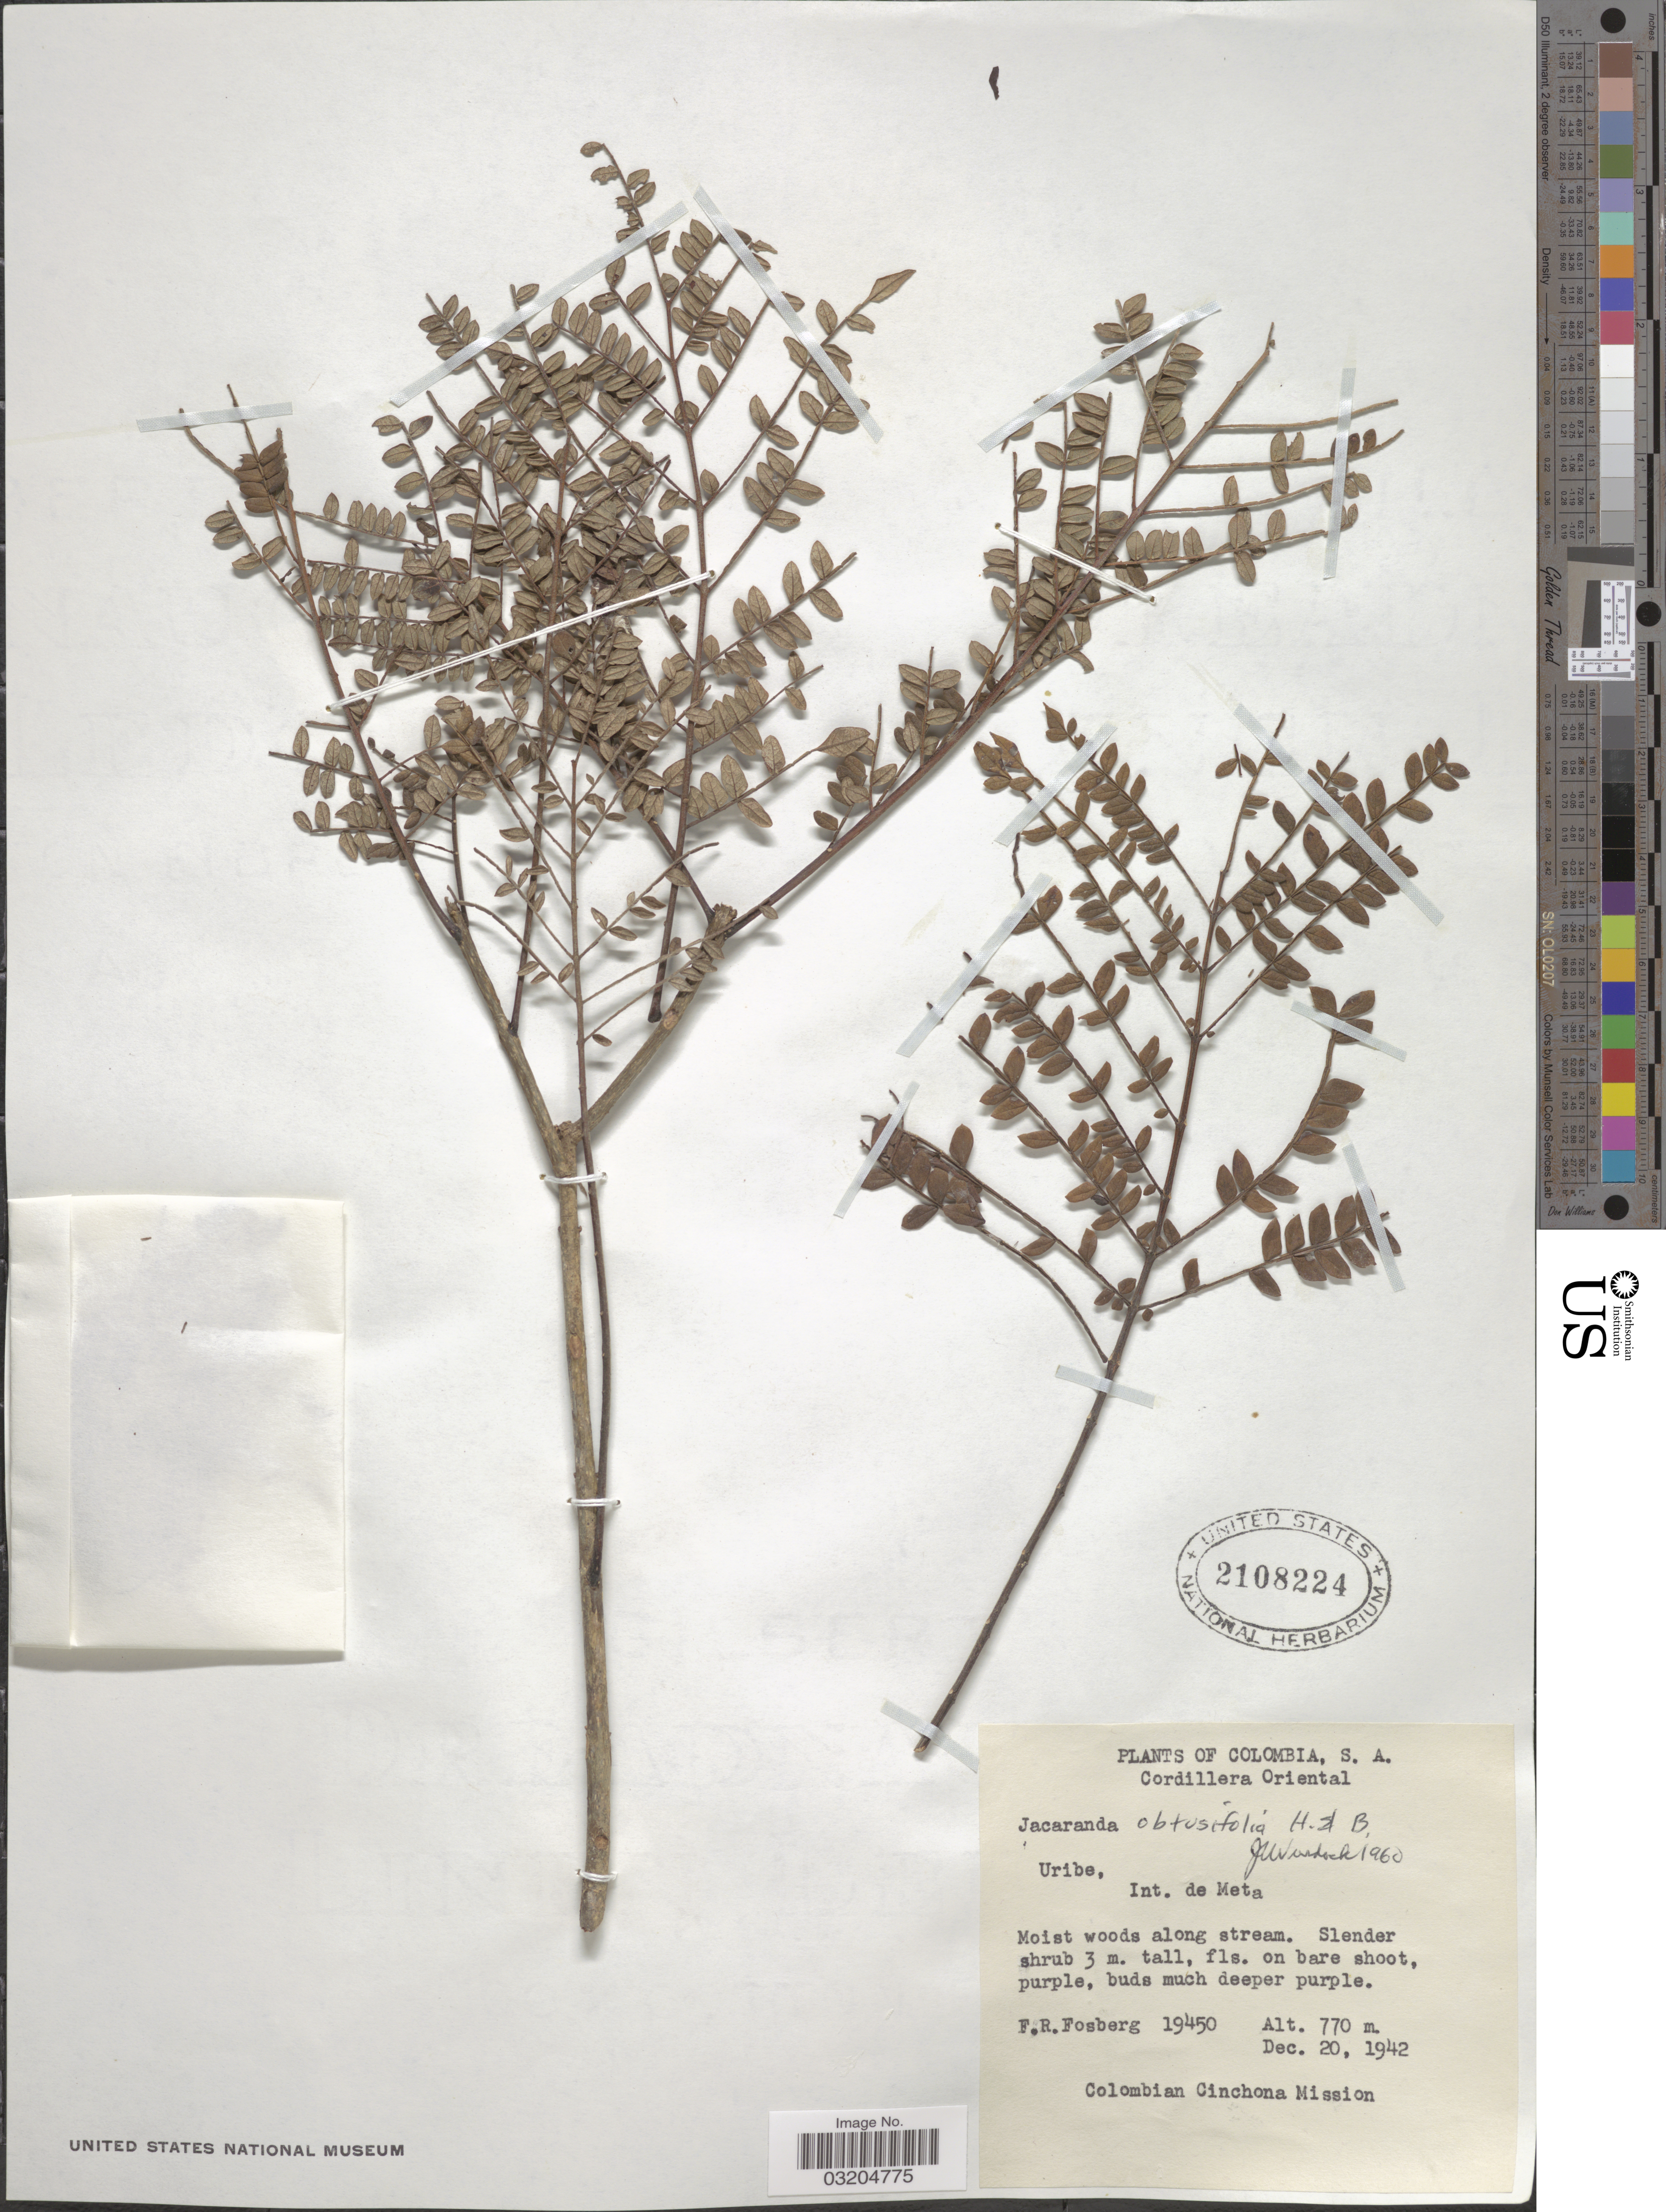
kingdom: Plantae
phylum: Tracheophyta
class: Magnoliopsida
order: Lamiales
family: Bignoniaceae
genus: Jacaranda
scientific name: Jacaranda obtusifolia subsp. obtusifolia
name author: Bonpl.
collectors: F. R. Fosberg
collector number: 19450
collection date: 1942-12-20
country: Colombia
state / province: Meta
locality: Cordillera Oriental, Uribe, Int. de Meta.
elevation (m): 770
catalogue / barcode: US 2108224